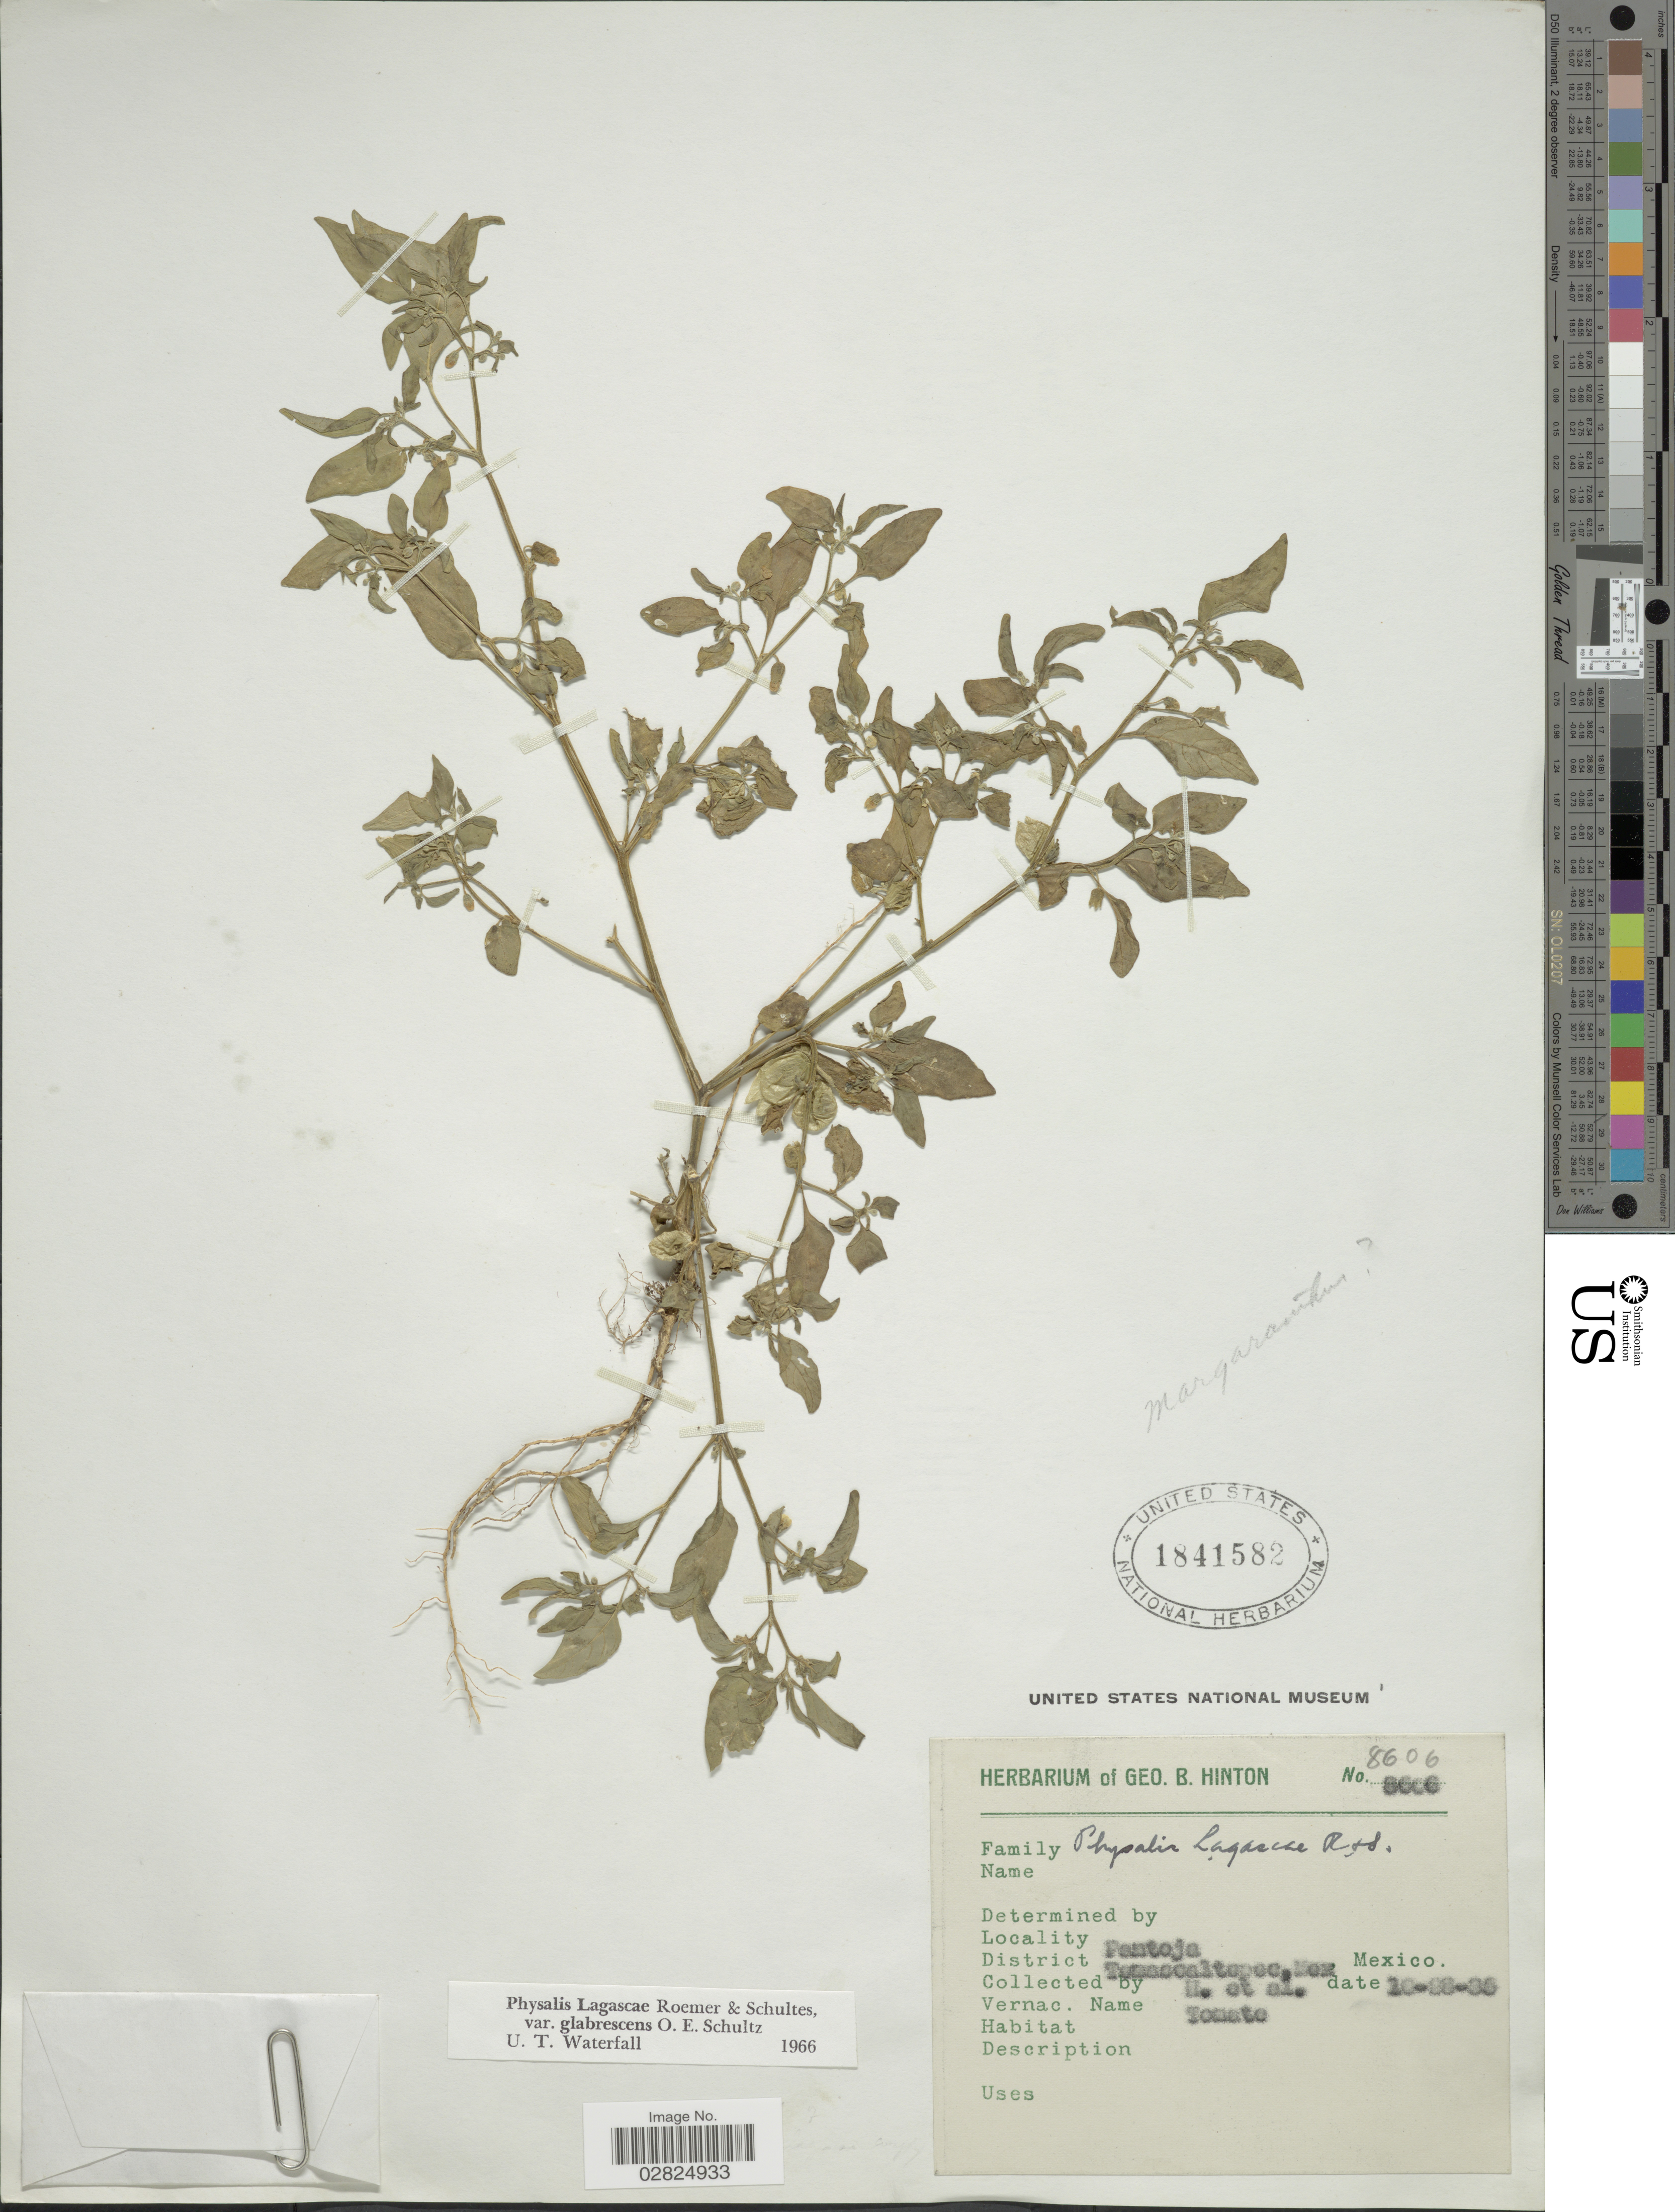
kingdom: Plantae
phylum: Tracheophyta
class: Magnoliopsida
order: Solanales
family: Solanaceae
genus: Physalis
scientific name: Physalis lagascae var. glabrescens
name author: O.E. Schulz in Urb.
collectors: G. B. Hinton & et al.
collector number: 8606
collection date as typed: Transcribed d/m/y: 28/10/35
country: Mexico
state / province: México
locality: Pantoja. District Temascaltepec.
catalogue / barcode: US 1841582